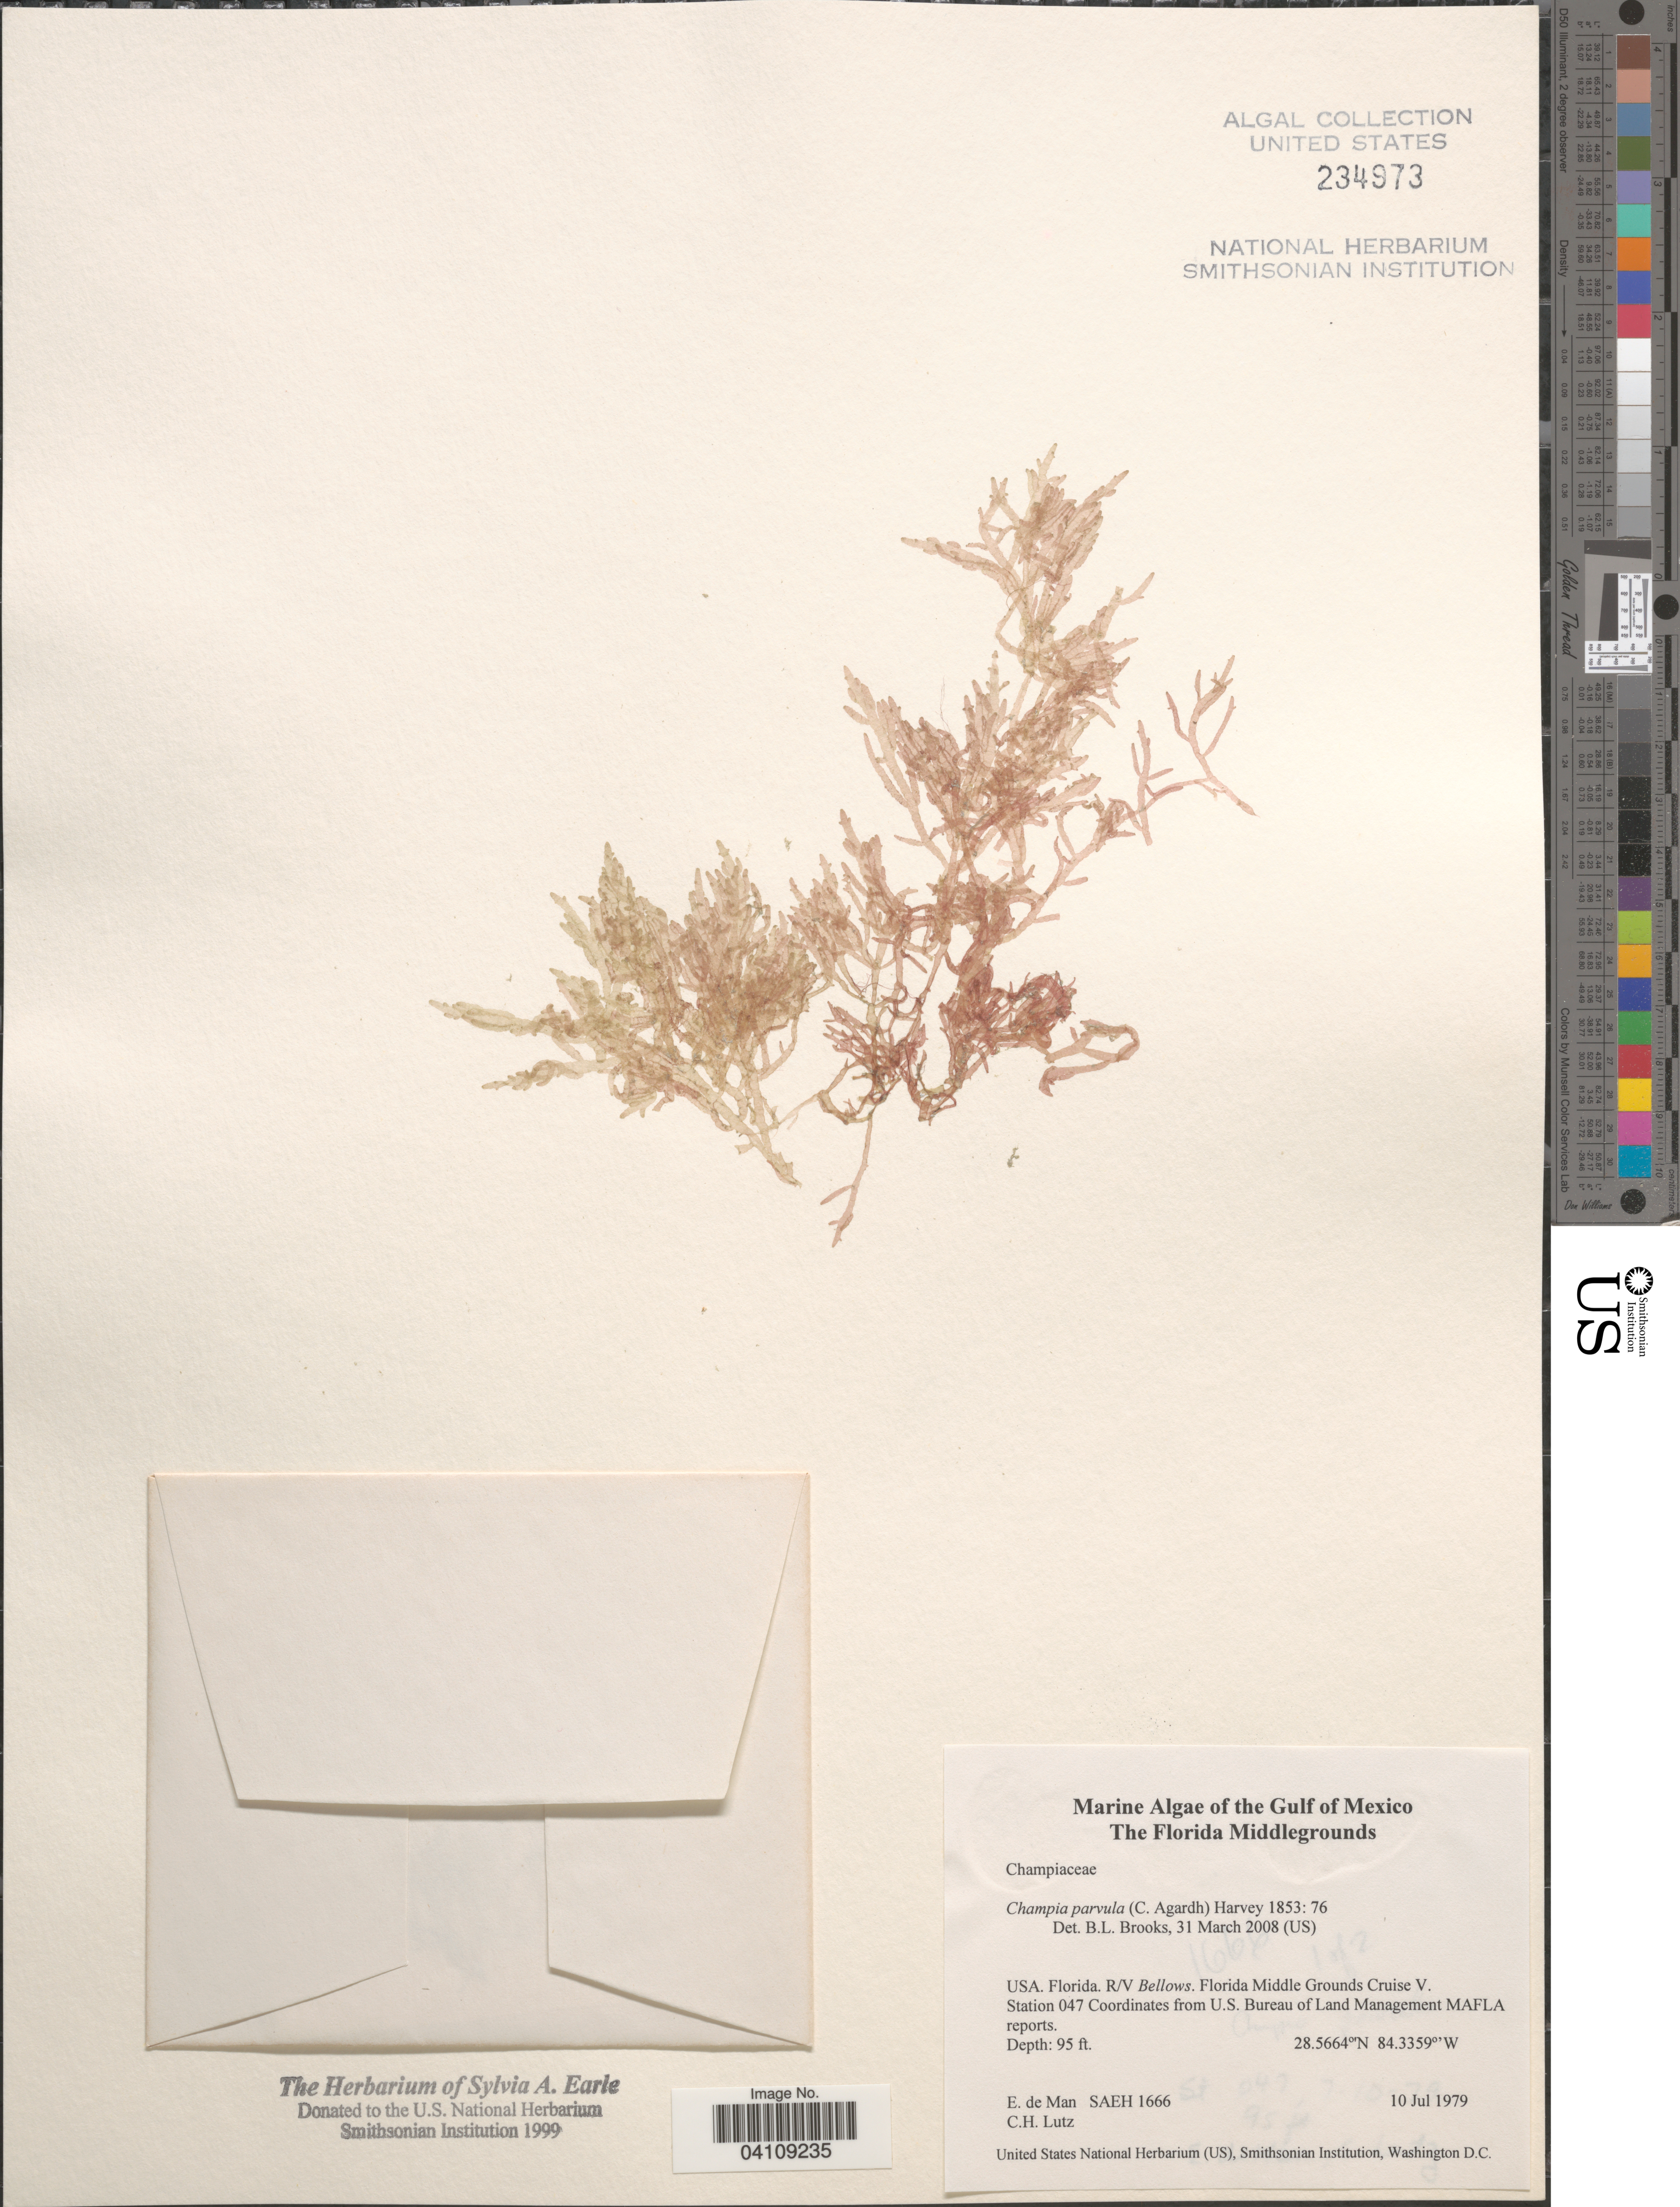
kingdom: Plantae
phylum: Rhodophyta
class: Florideophyceae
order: Rhodymeniales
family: Champiaceae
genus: Champia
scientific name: Champia parvula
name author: (C. Agardh) Harv.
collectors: E. de Man & C. Lutz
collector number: SAEH 1666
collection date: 1979-07-10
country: United States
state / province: Florida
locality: Gulf of Mexico. The Florida Middlegrounds. Florida. R/V Bellows. Florida Middle Grounds Cruise V. Station 047.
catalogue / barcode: US 234973